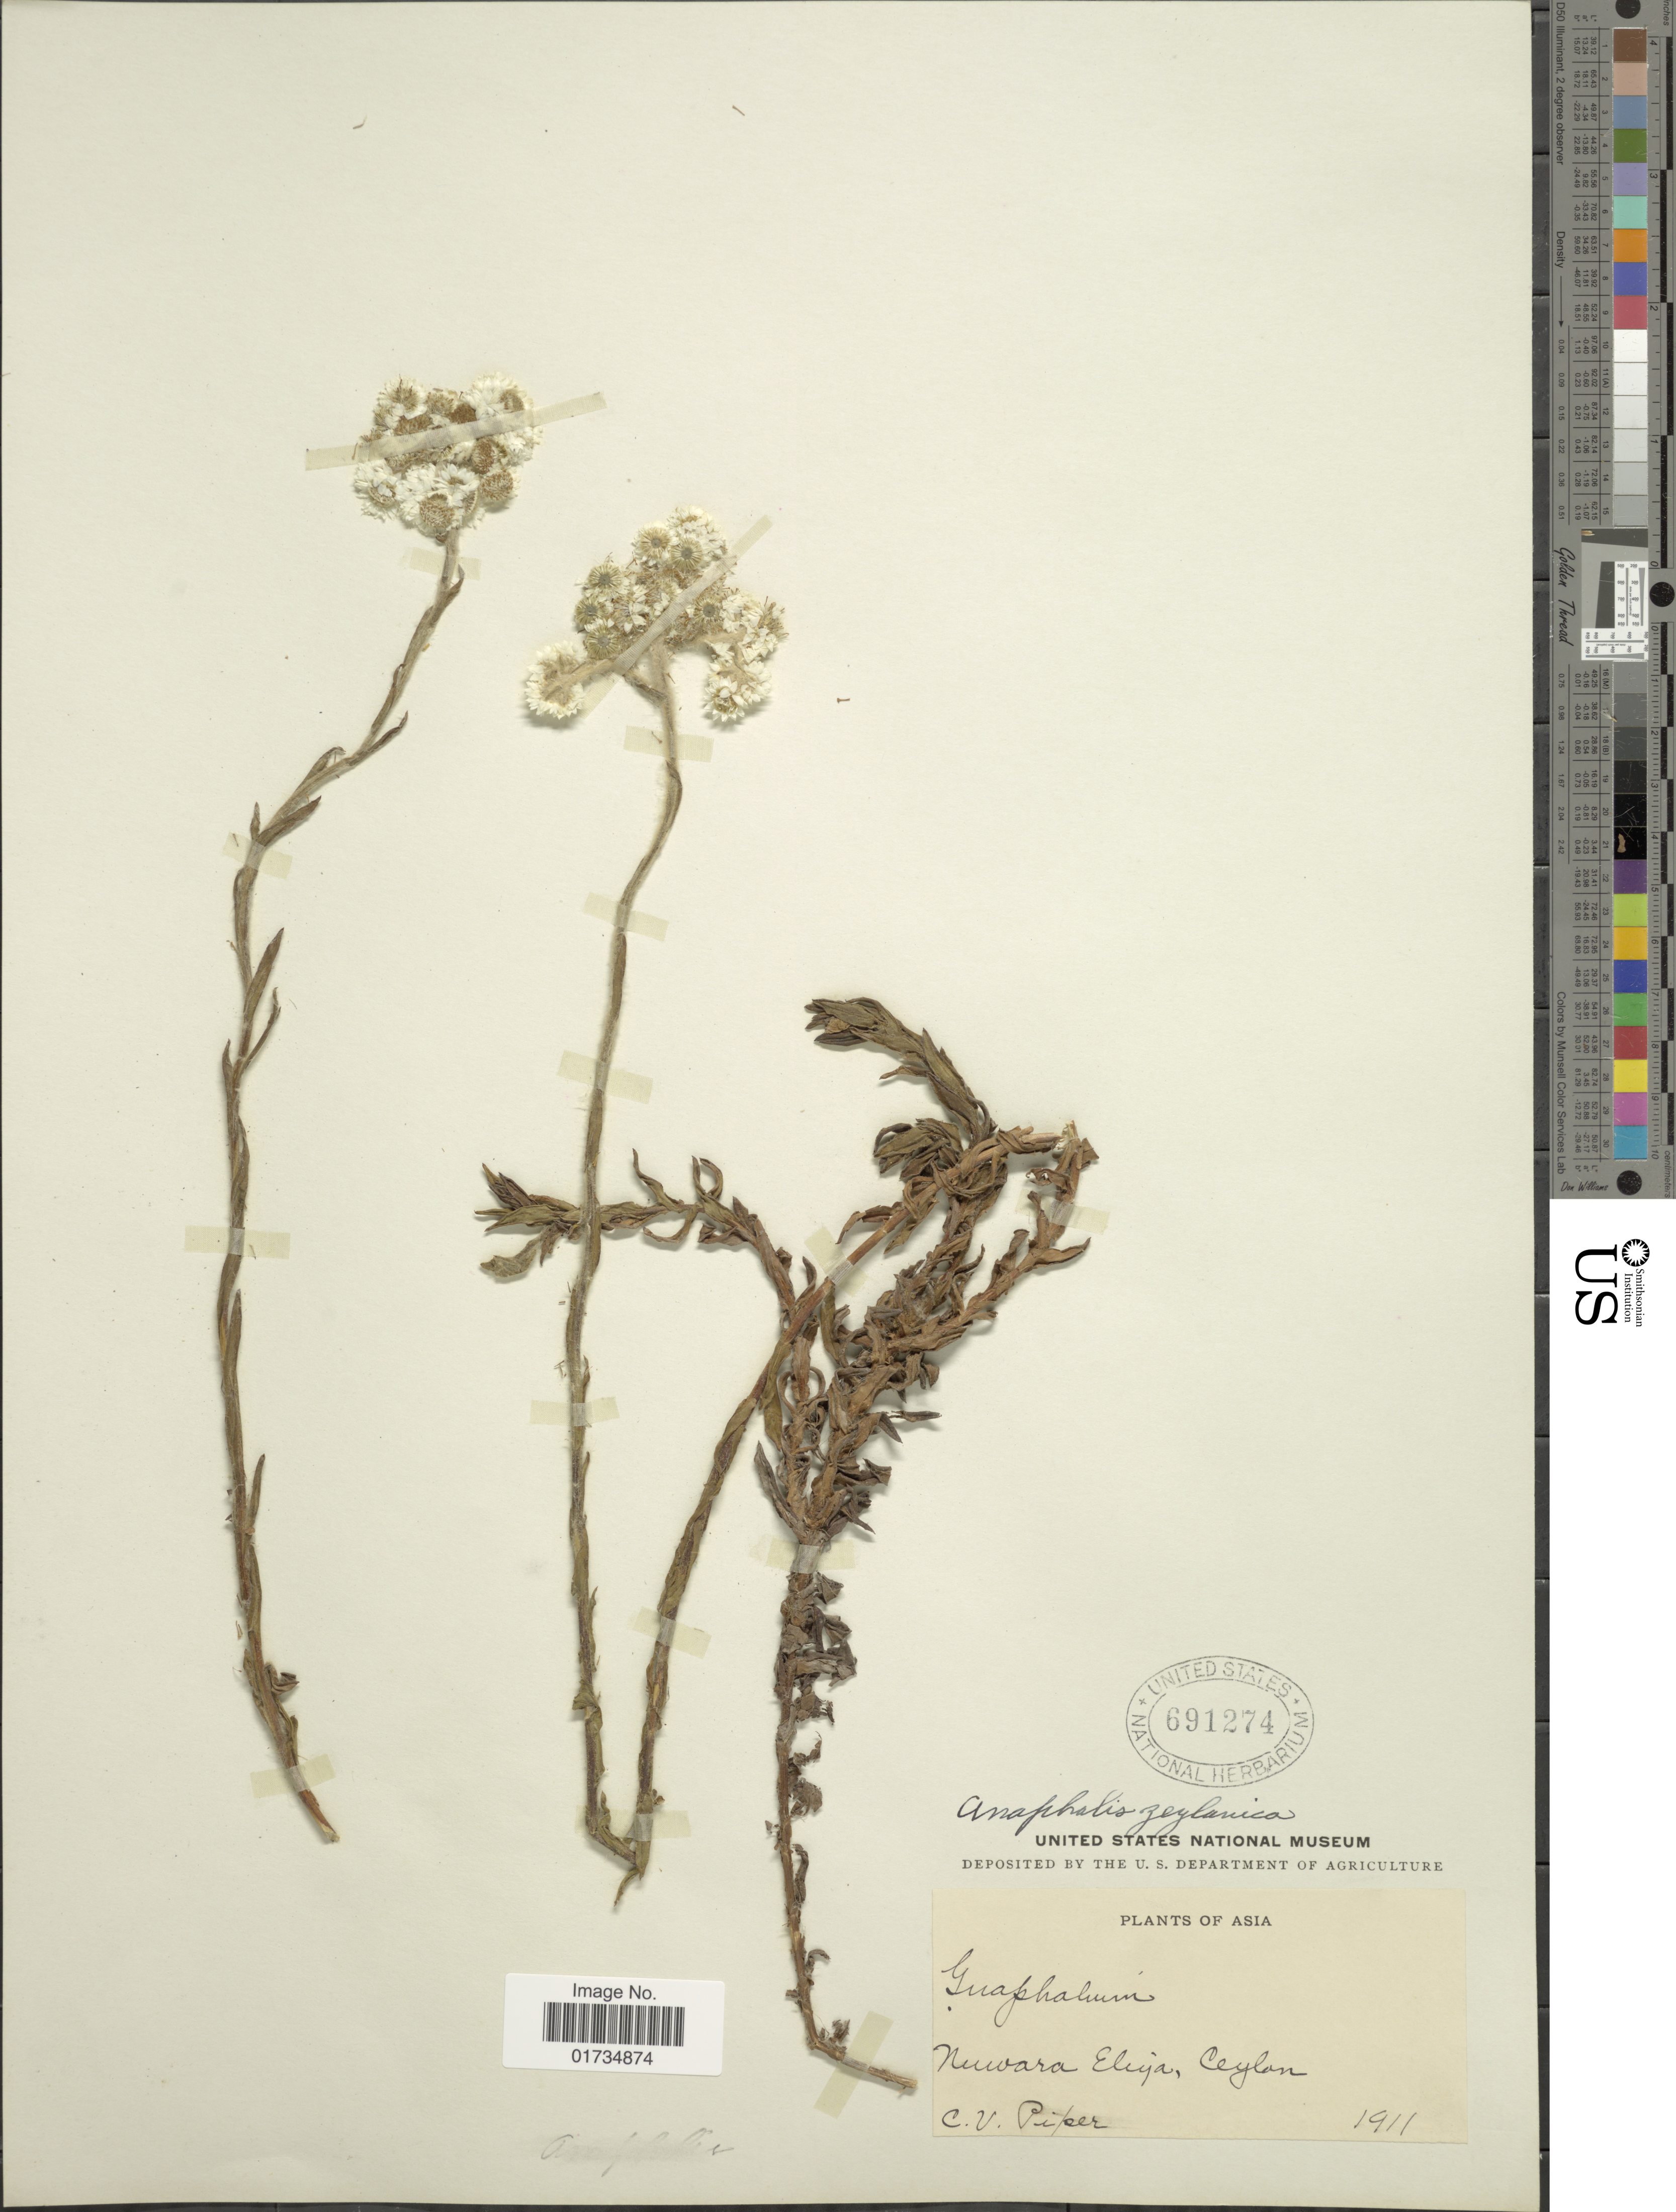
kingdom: Plantae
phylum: Tracheophyta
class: Magnoliopsida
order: Asterales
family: Asteraceae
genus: Anaphalis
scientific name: Anaphalis zeylanica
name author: C.B. Clarke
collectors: C. V. Piper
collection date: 1911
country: Sri Lanka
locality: Nuwara Eliya, Ceylon. Asia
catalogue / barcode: US 691274